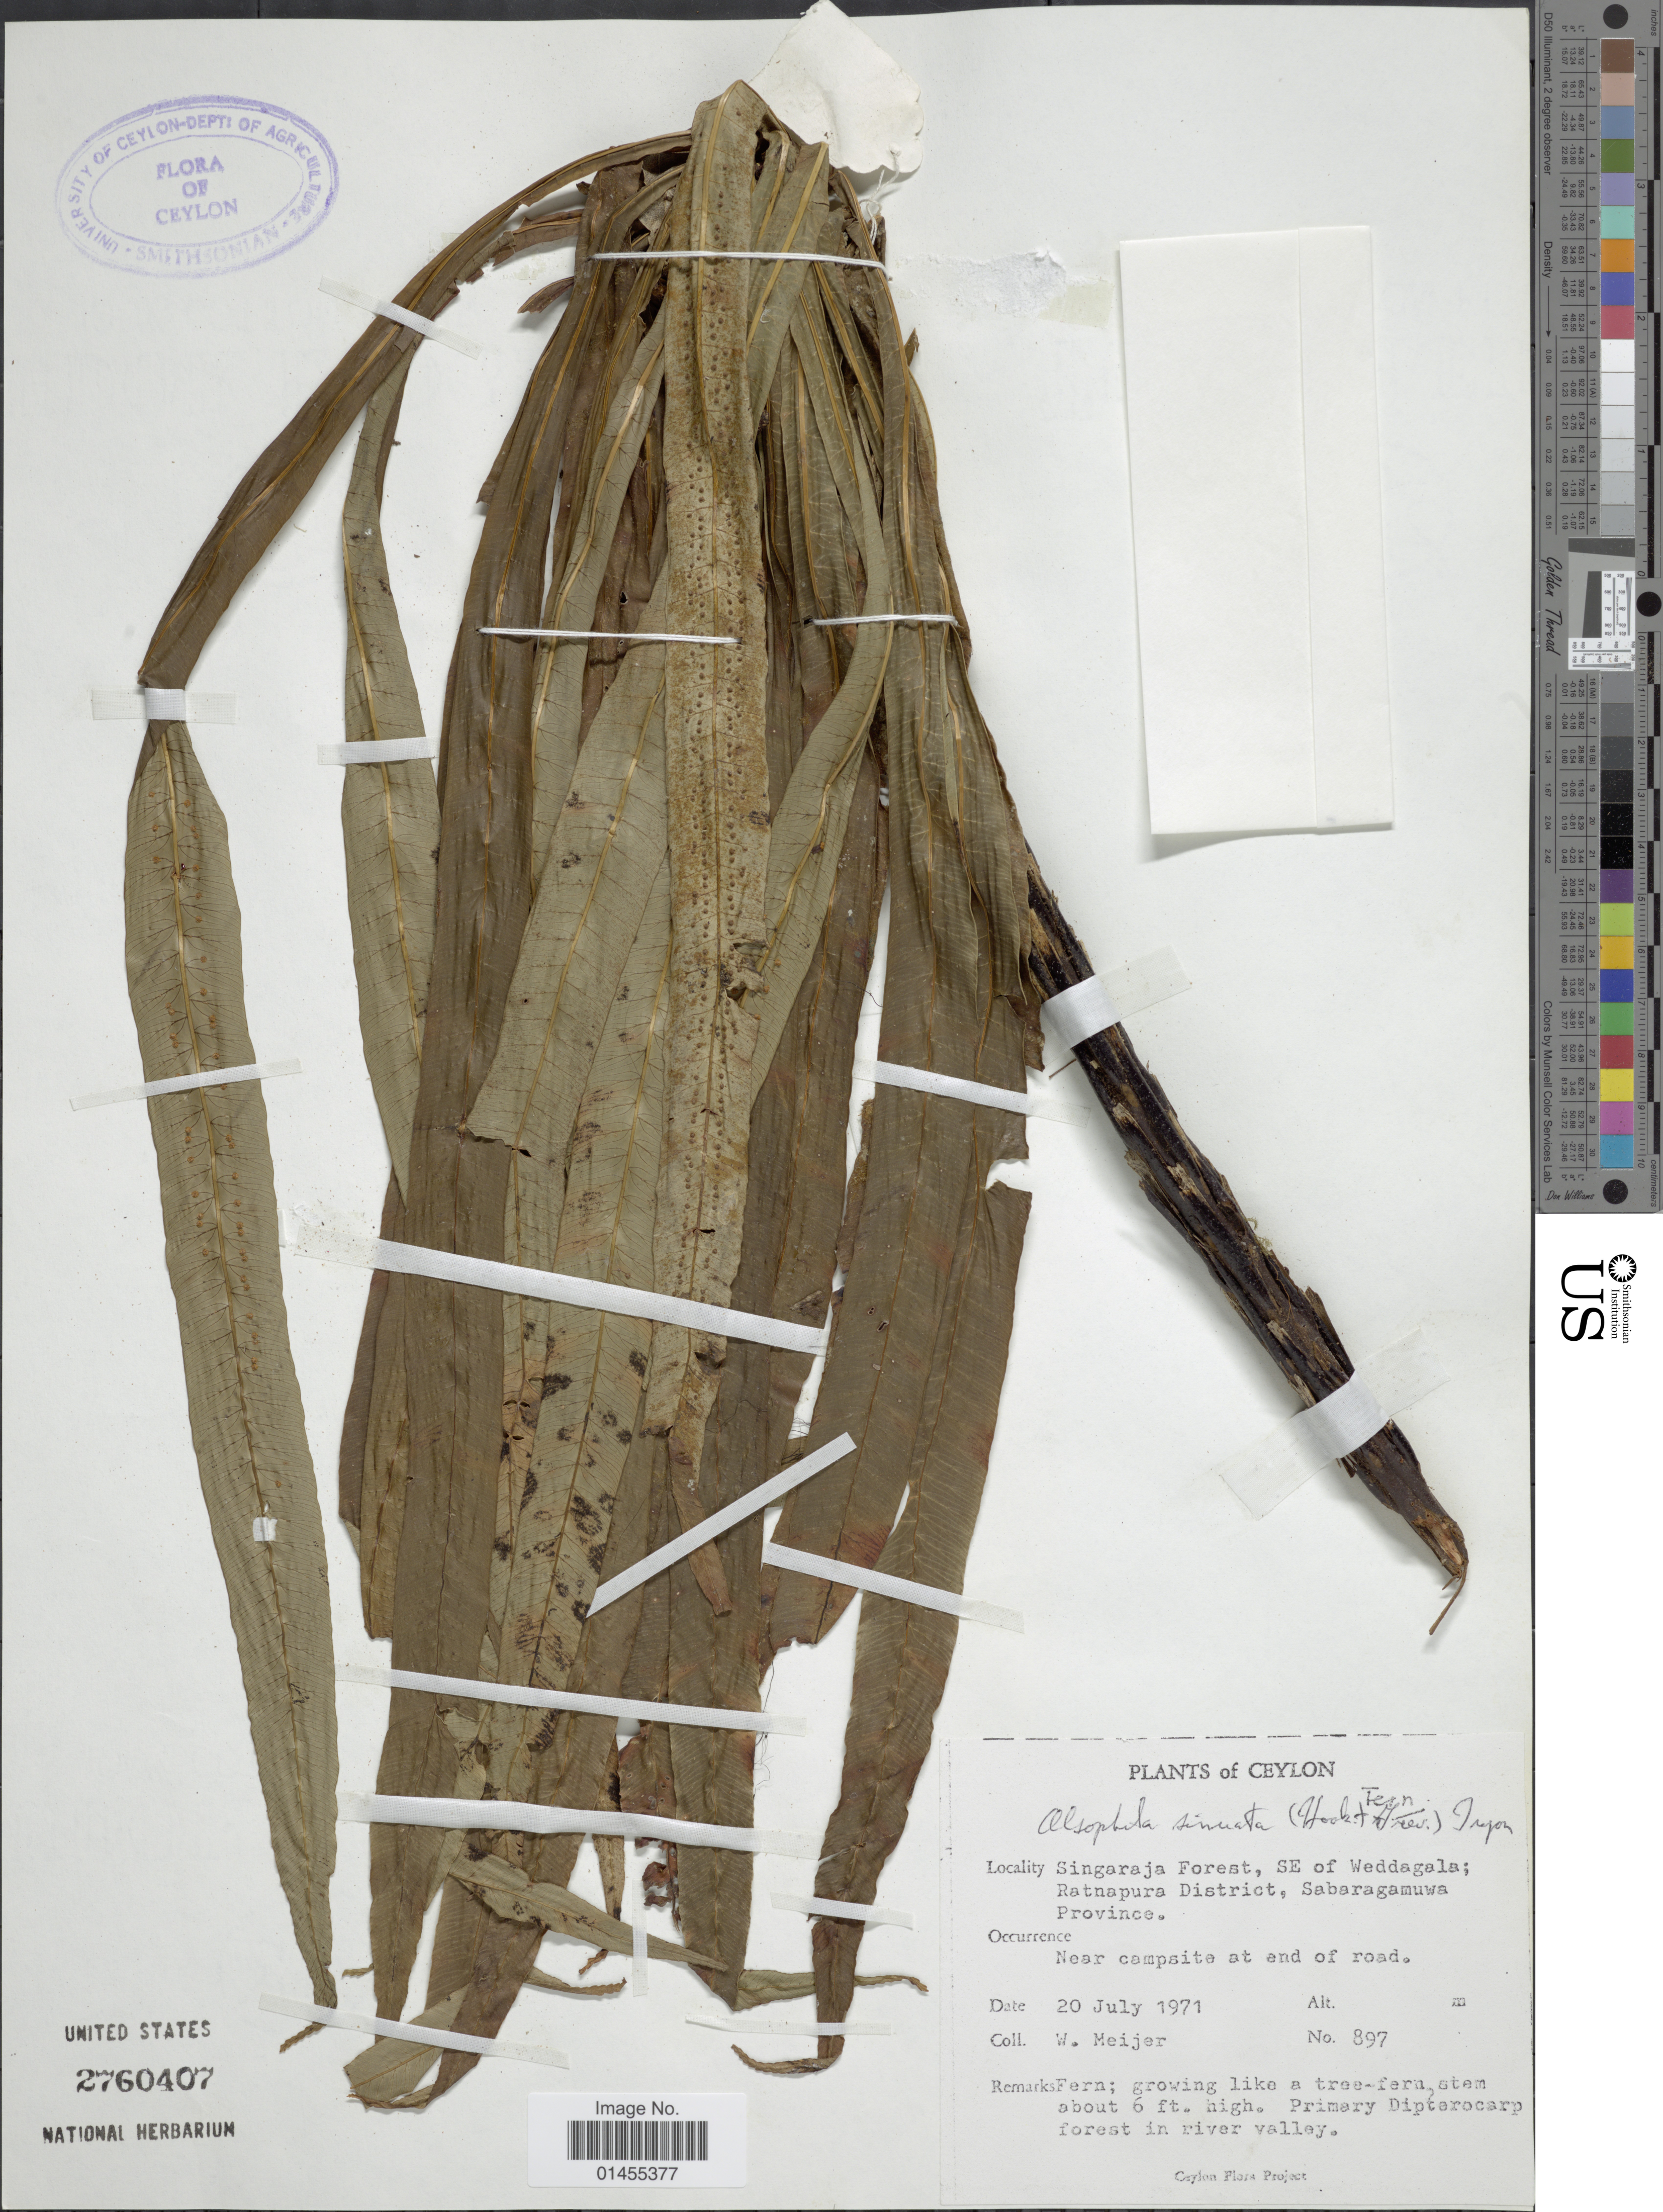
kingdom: Plantae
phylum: Tracheophyta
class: Polypodiopsida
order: Cyatheales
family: Cyatheaceae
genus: Alsophila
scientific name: Alsophila sinuata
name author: (Hook. & Grev.) R.M. Tryon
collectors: W. Meijer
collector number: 897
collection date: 1971-07-20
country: Sri Lanka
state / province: Sabaragamuwa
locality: Ceylon, Sinharaja Forest, near Weddagala virgin forest; Ratnapura District, Sabaragamuwa Province.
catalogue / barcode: US 2760407